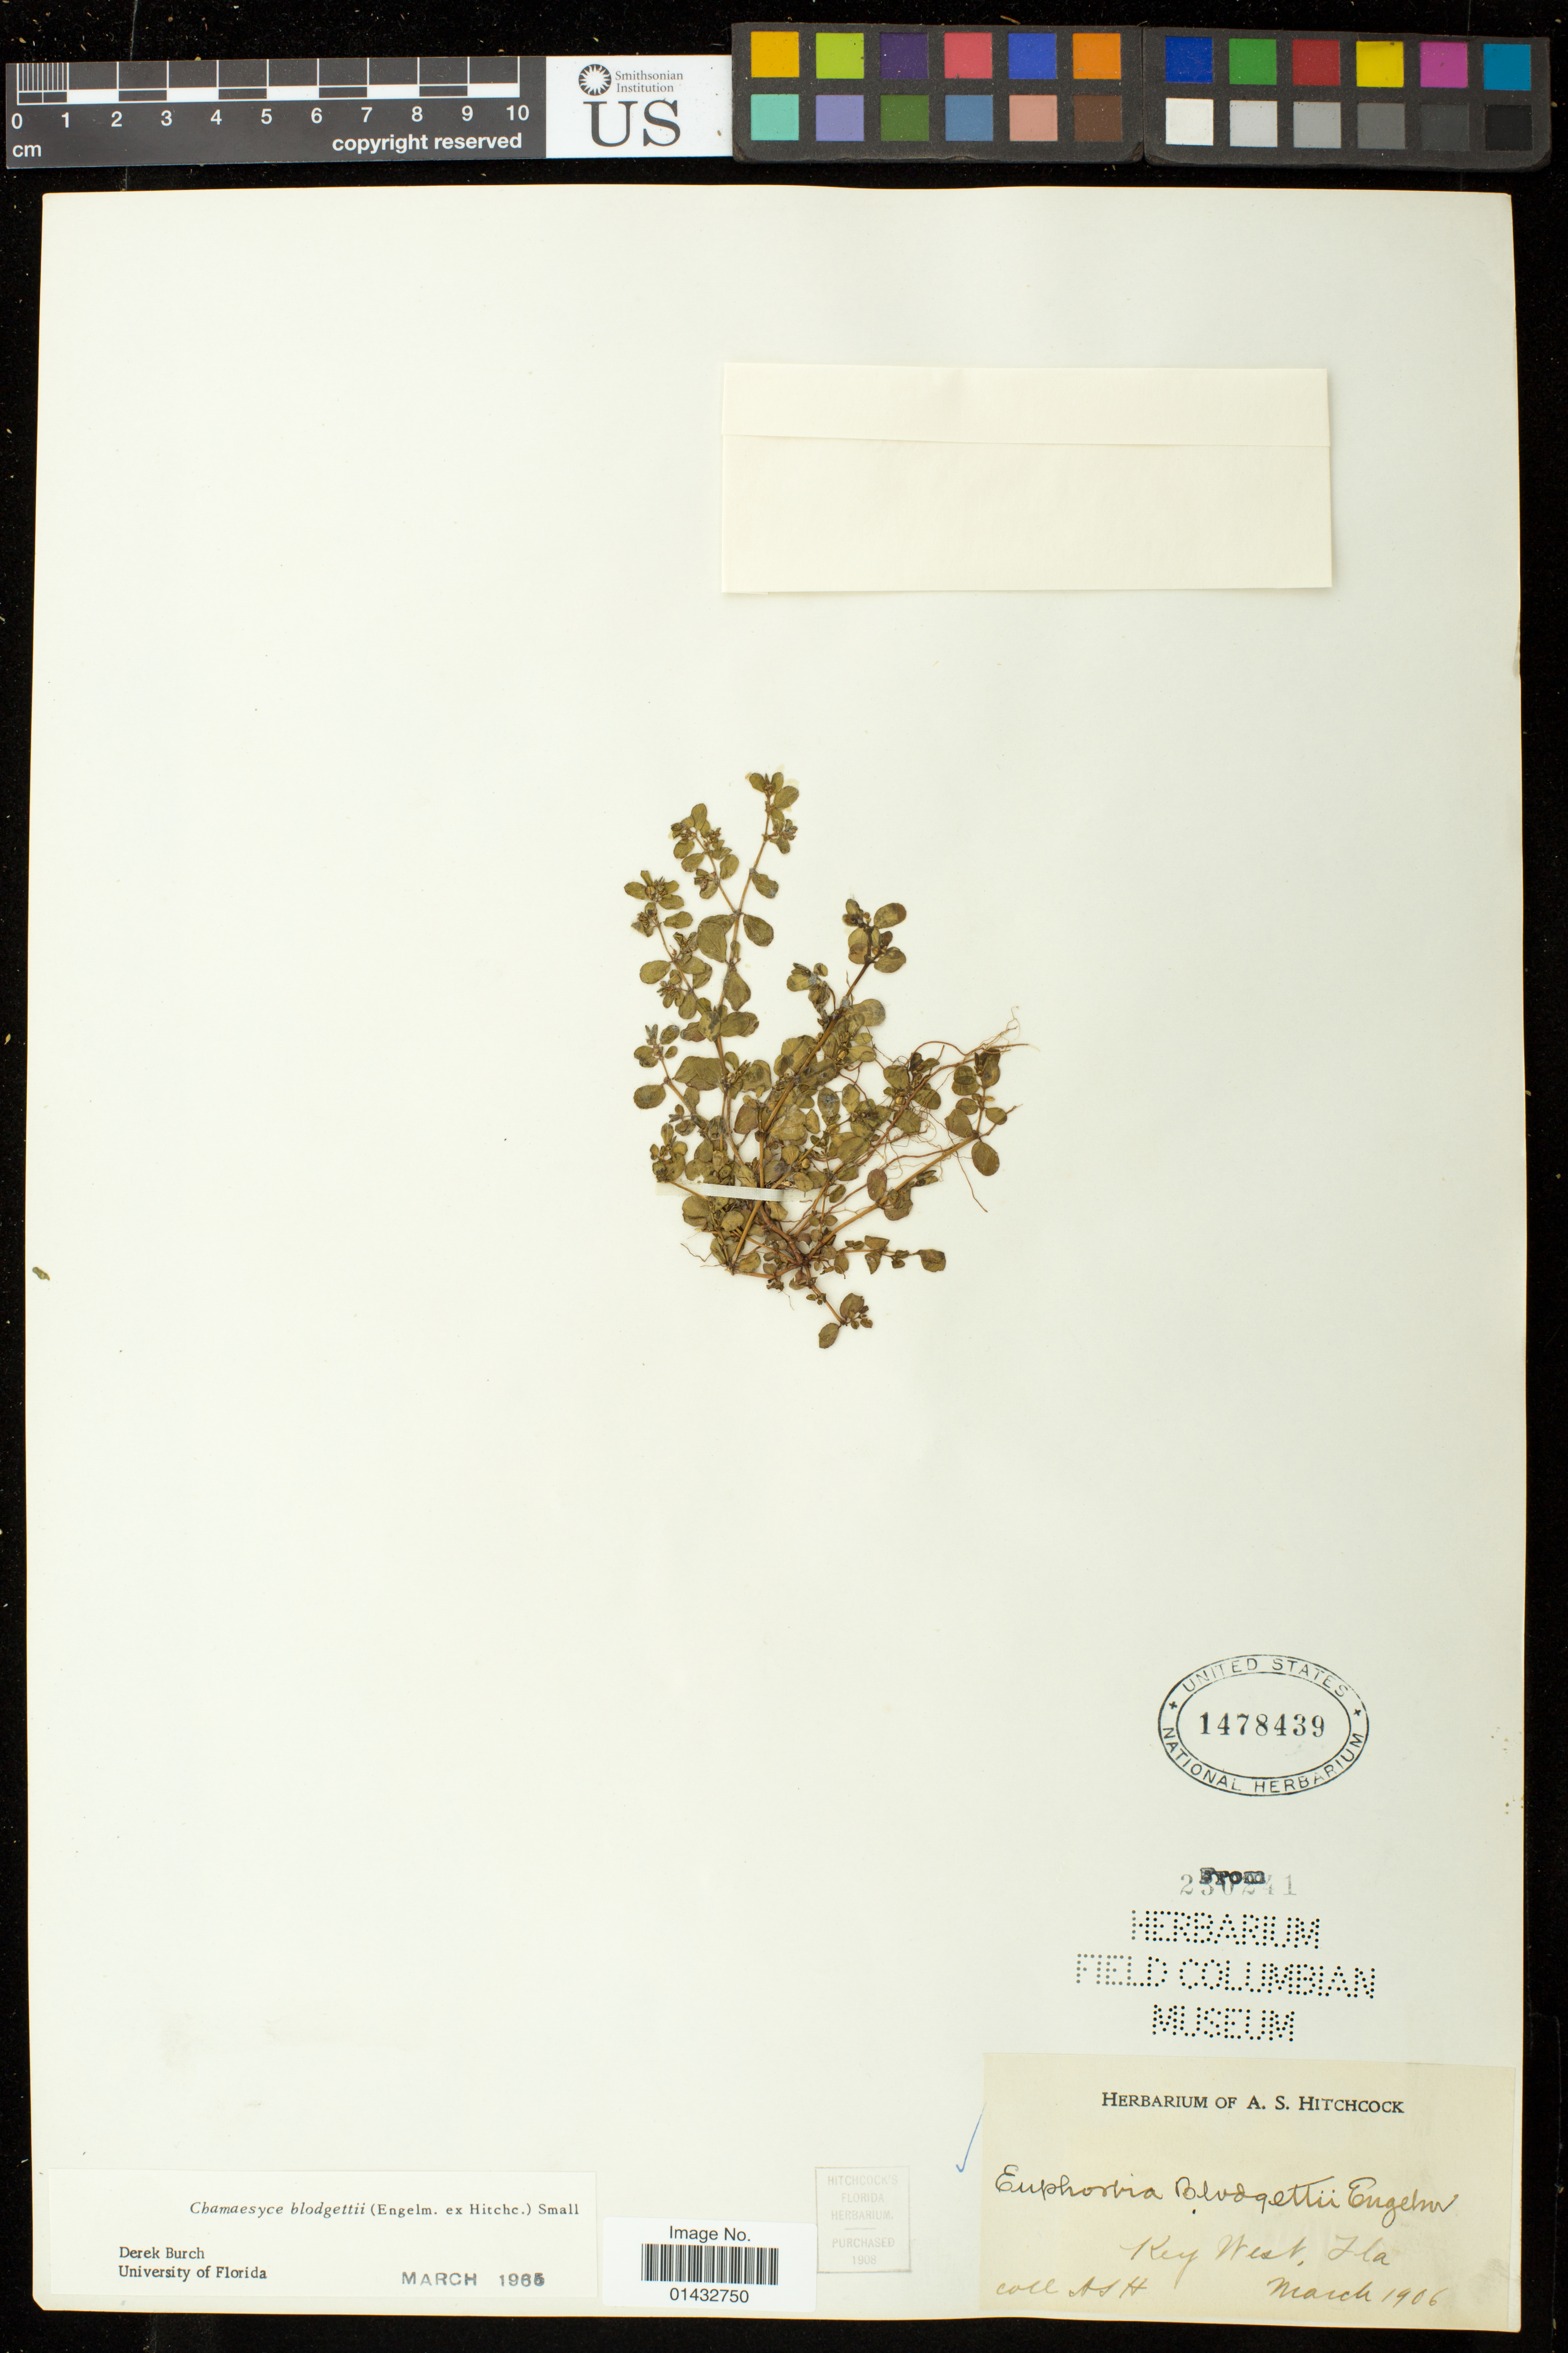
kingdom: Plantae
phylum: Tracheophyta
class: Magnoliopsida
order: Malpighiales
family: Euphorbiaceae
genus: Euphorbia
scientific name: Euphorbia blodgettii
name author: Engelm. ex Hitchc.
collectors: A. S. Hitchcock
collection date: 1906-03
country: United States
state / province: Florida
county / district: Monroe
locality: Key West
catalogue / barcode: US 1478439